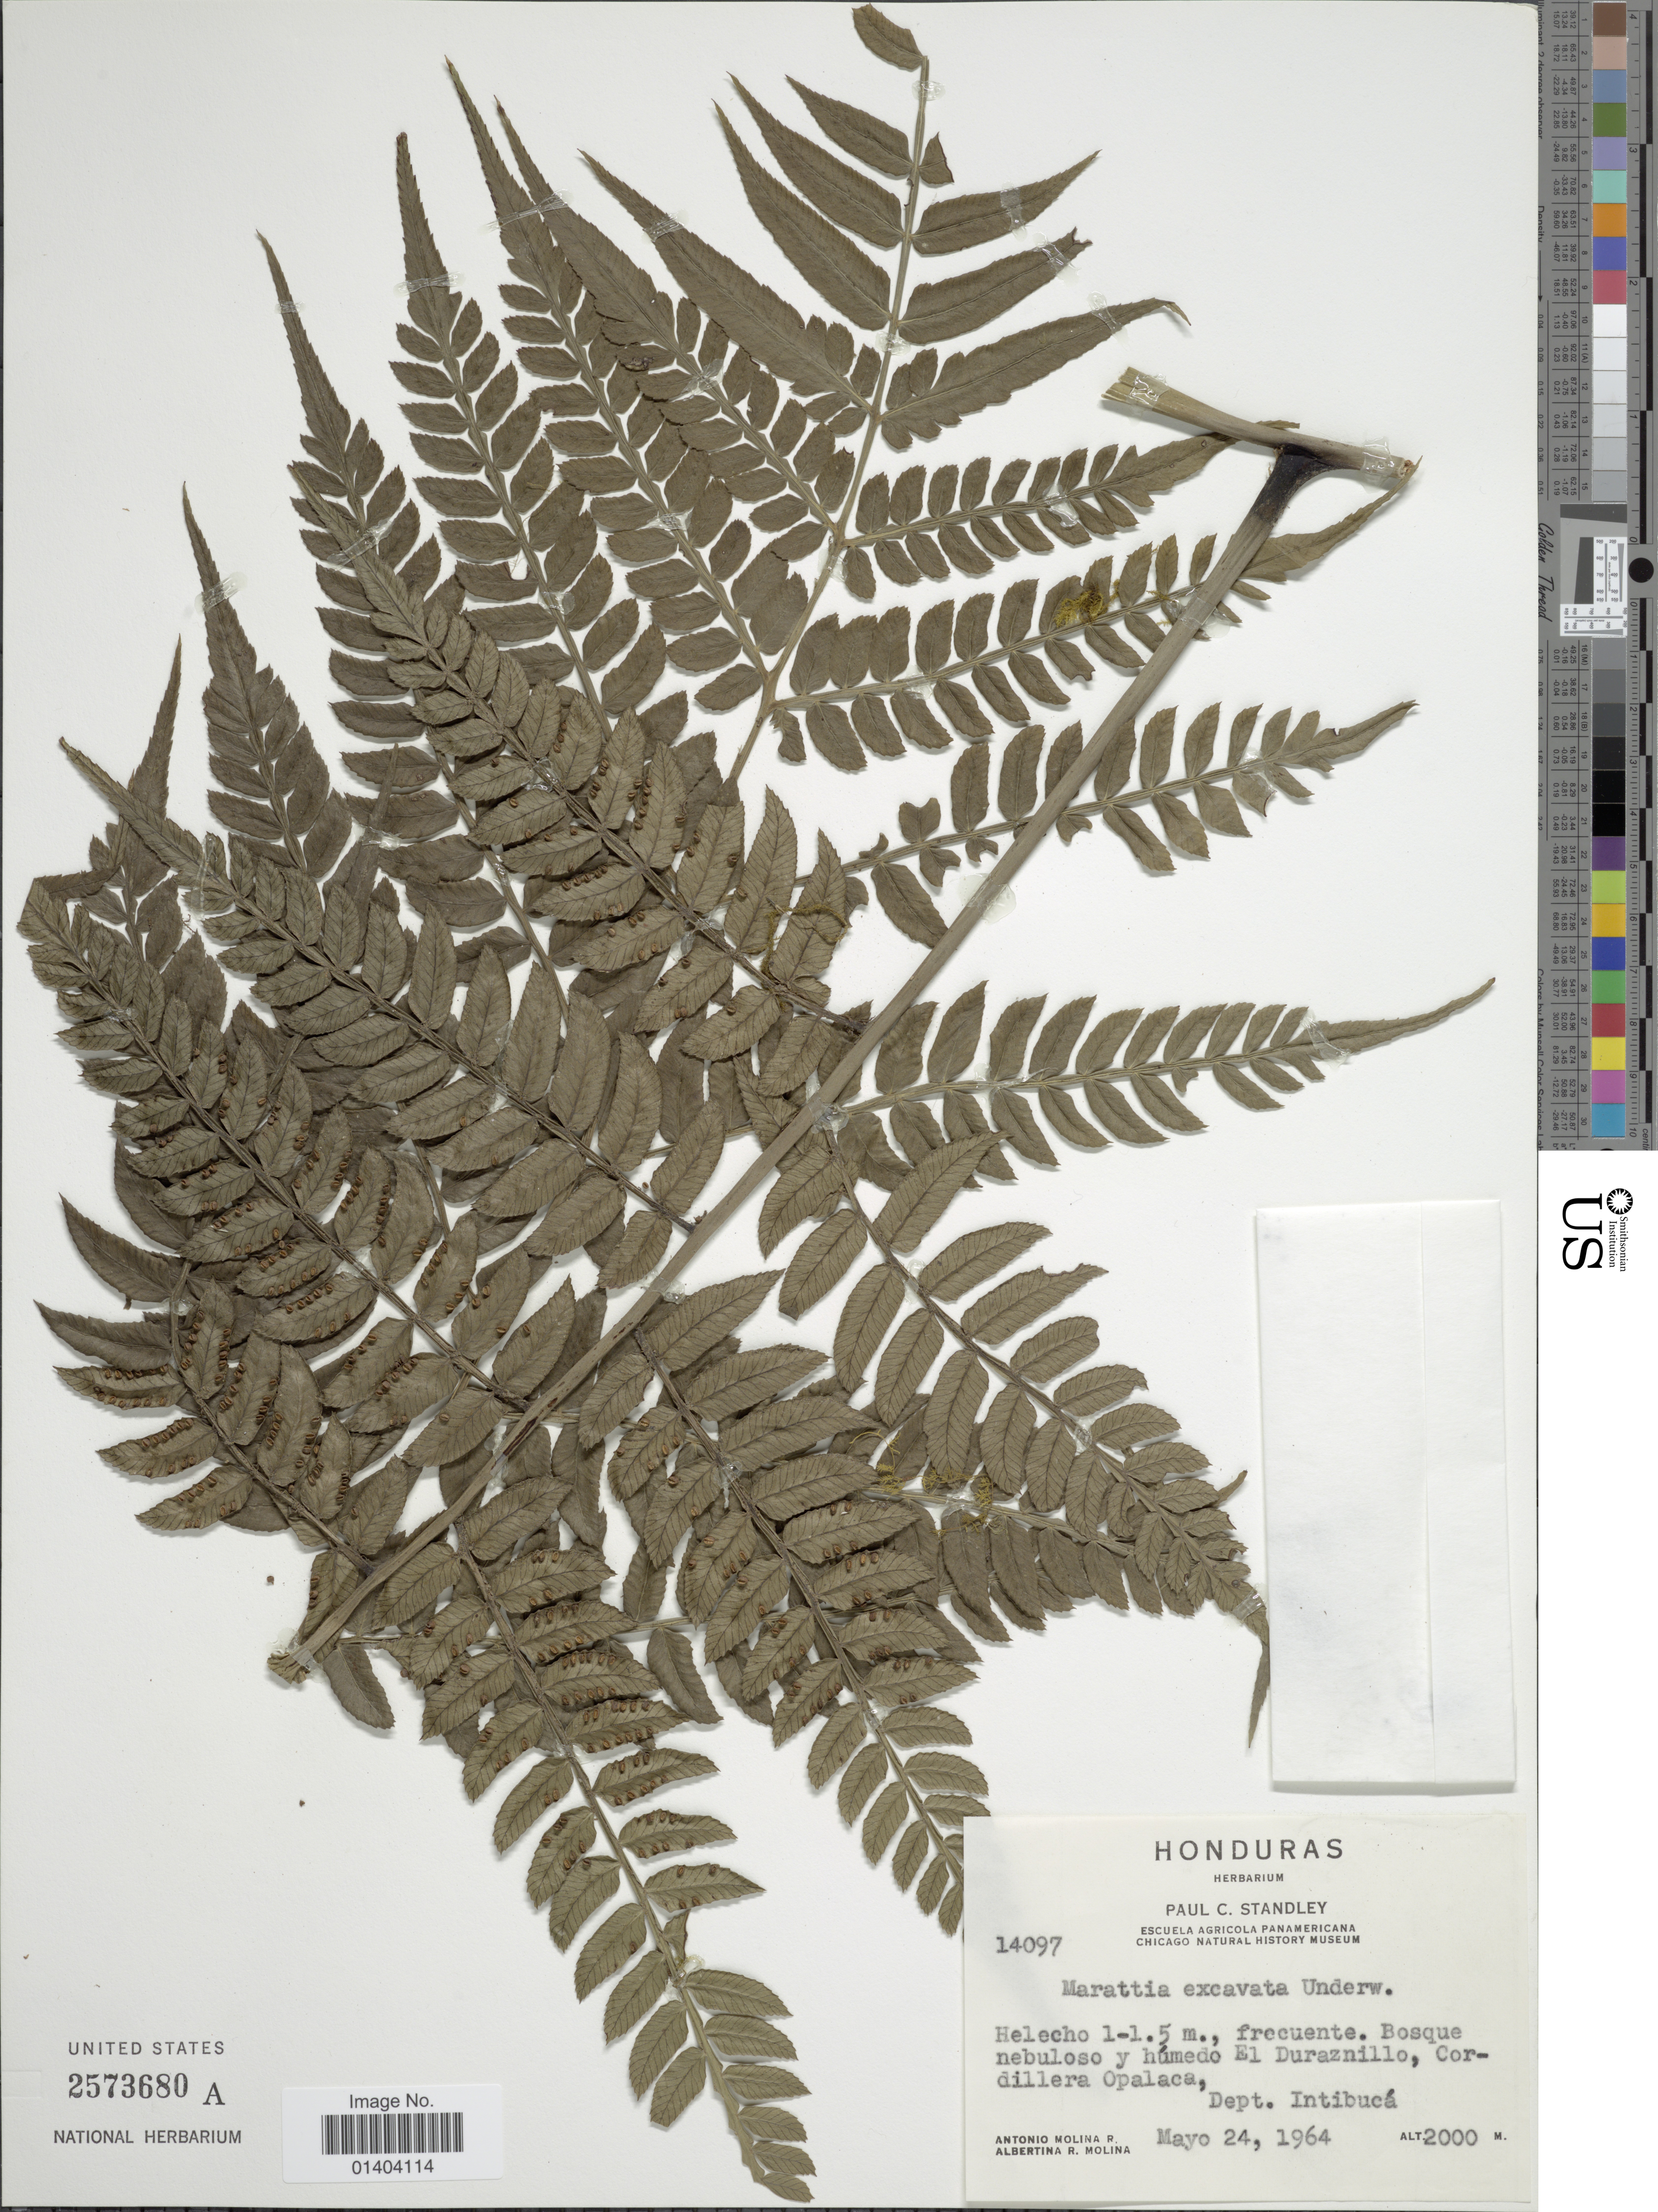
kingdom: Plantae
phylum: Tracheophyta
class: Polypodiopsida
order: Marattiales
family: Marattiaceae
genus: Marattia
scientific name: Marattia interposita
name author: Christ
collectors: A. Molina R. & A. R. Molina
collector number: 14097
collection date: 1964-05-24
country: Honduras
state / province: Intibuca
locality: El Duraznillo Cordillera Opalaca dept. Intibuca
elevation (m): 2000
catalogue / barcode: US 2573680A